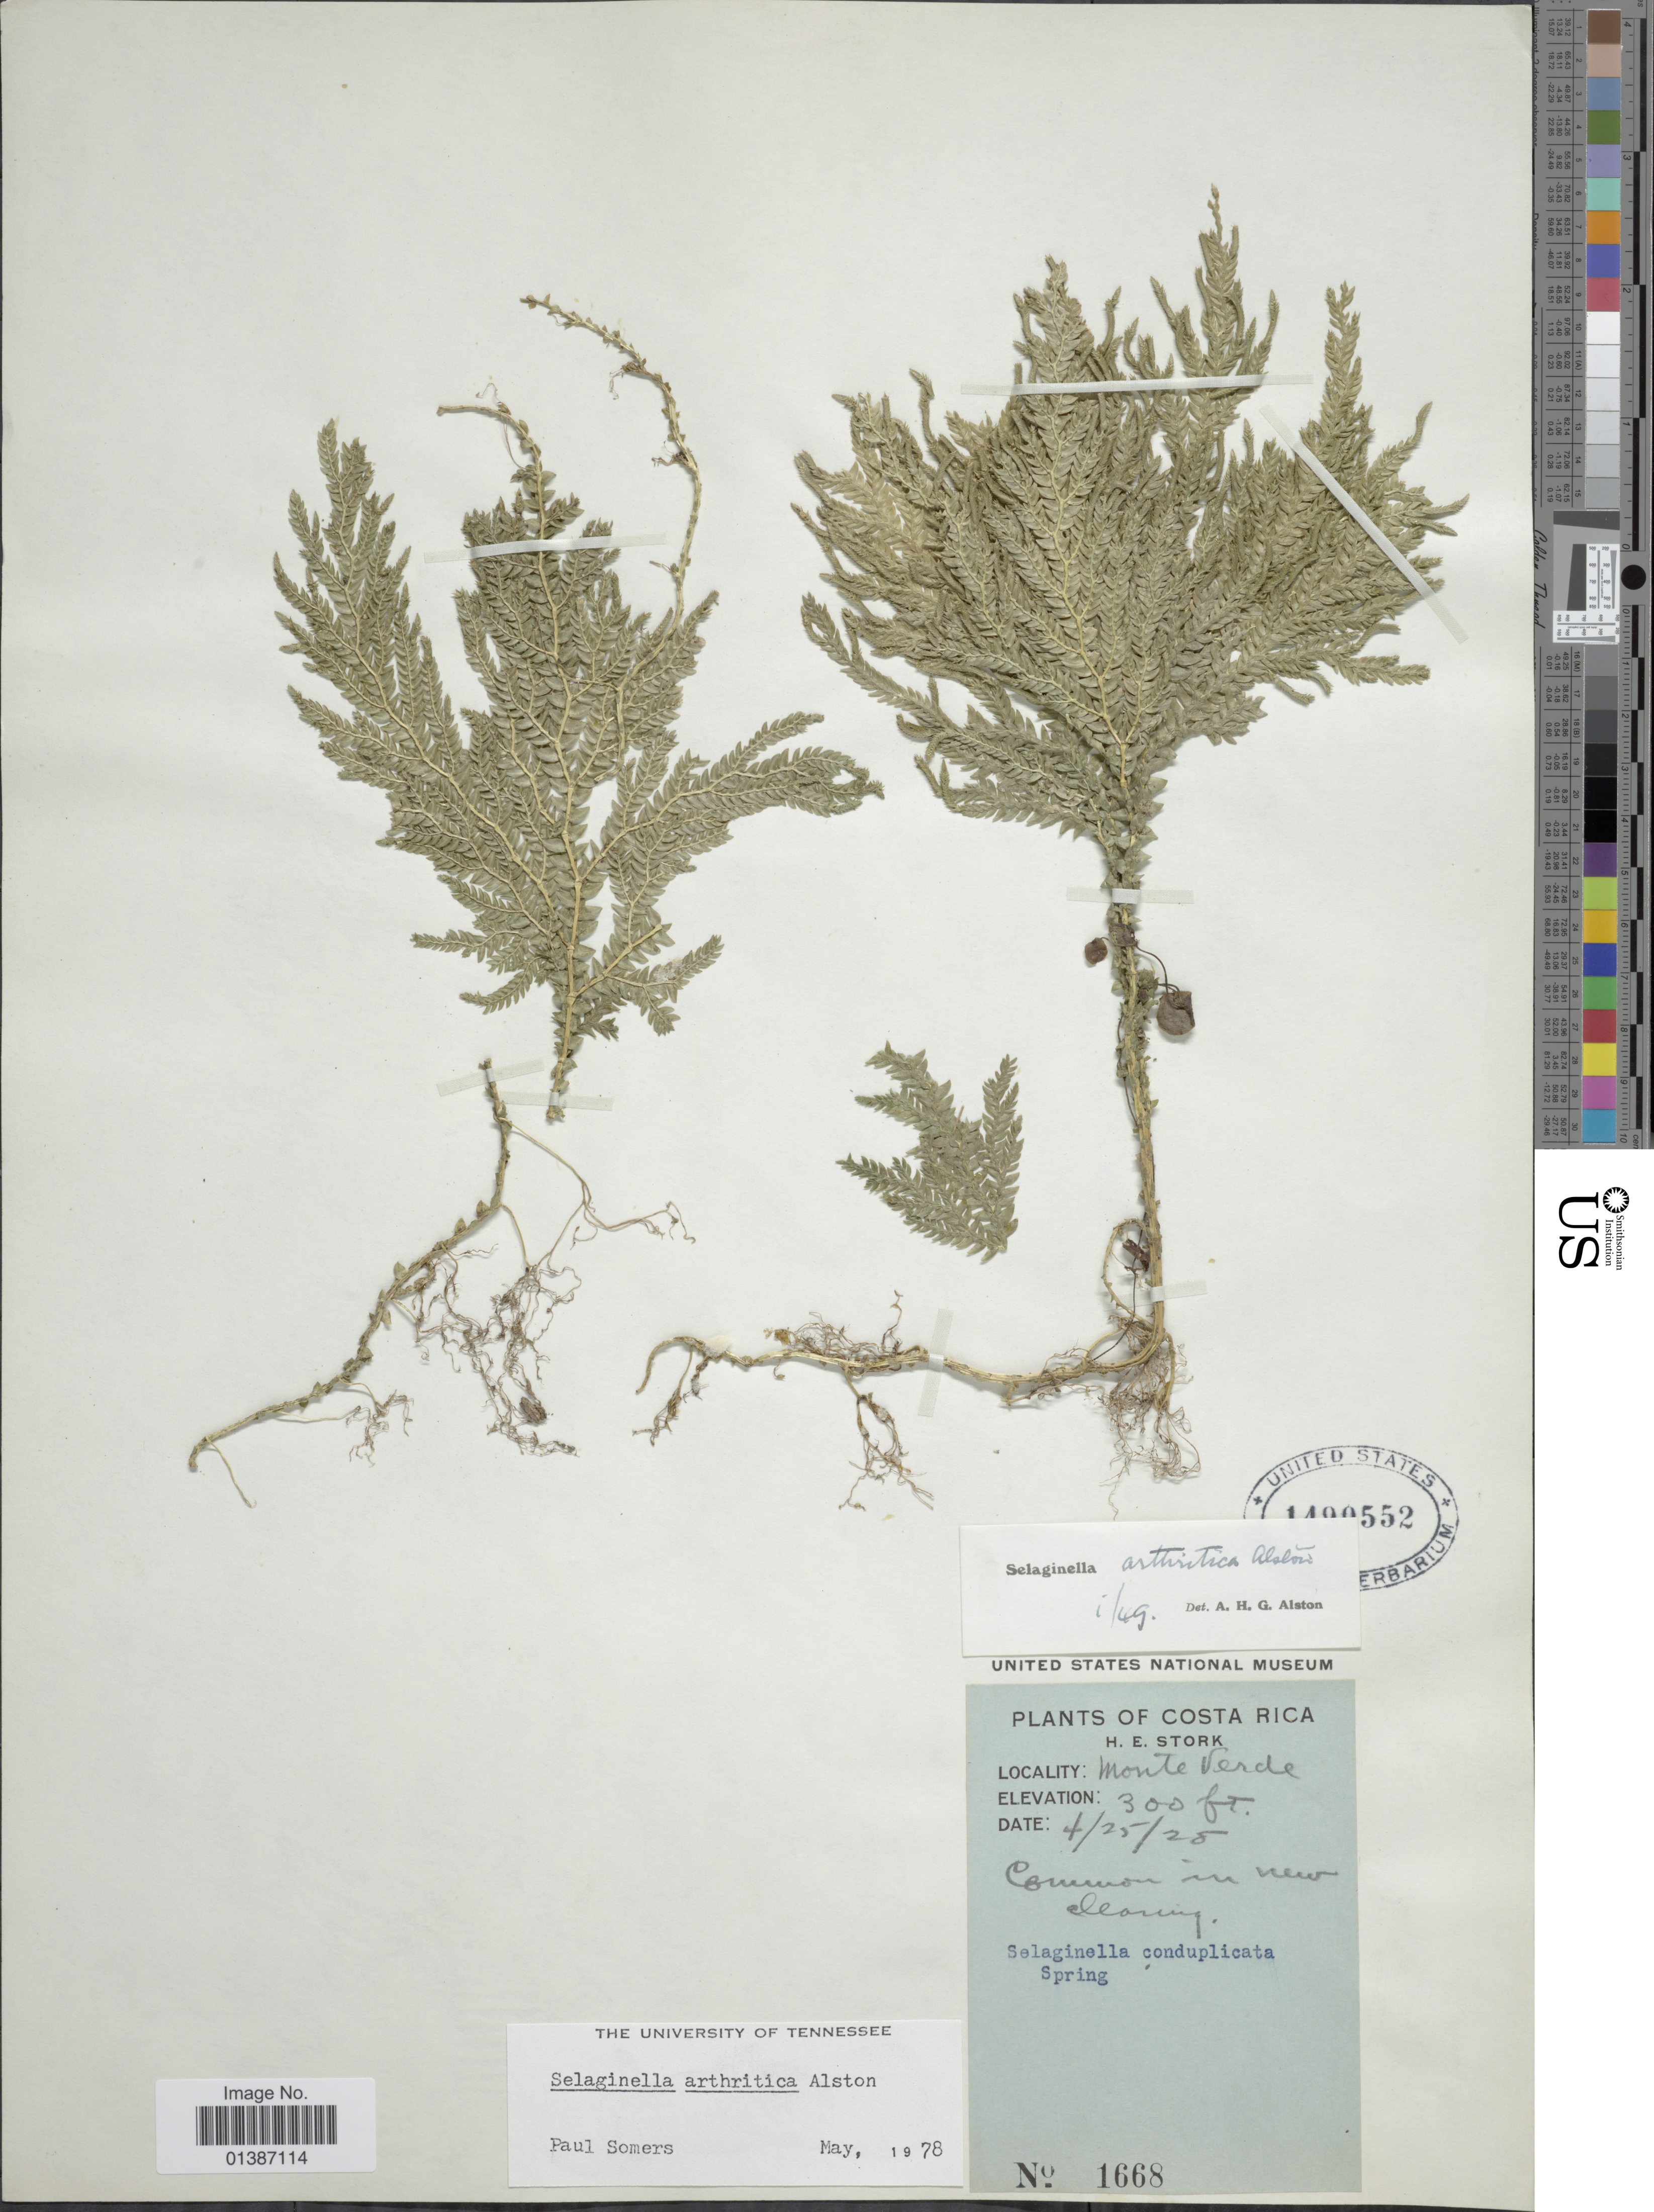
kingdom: Plantae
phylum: Tracheophyta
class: Lycopodiopsida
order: Selaginellales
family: Selaginellaceae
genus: Selaginella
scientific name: Selaginella arthritica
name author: Alston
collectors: H. E. Stork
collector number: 1668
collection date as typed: Transcribed d/m/y: 25/4/28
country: Costa Rica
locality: Monte Verde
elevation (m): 91